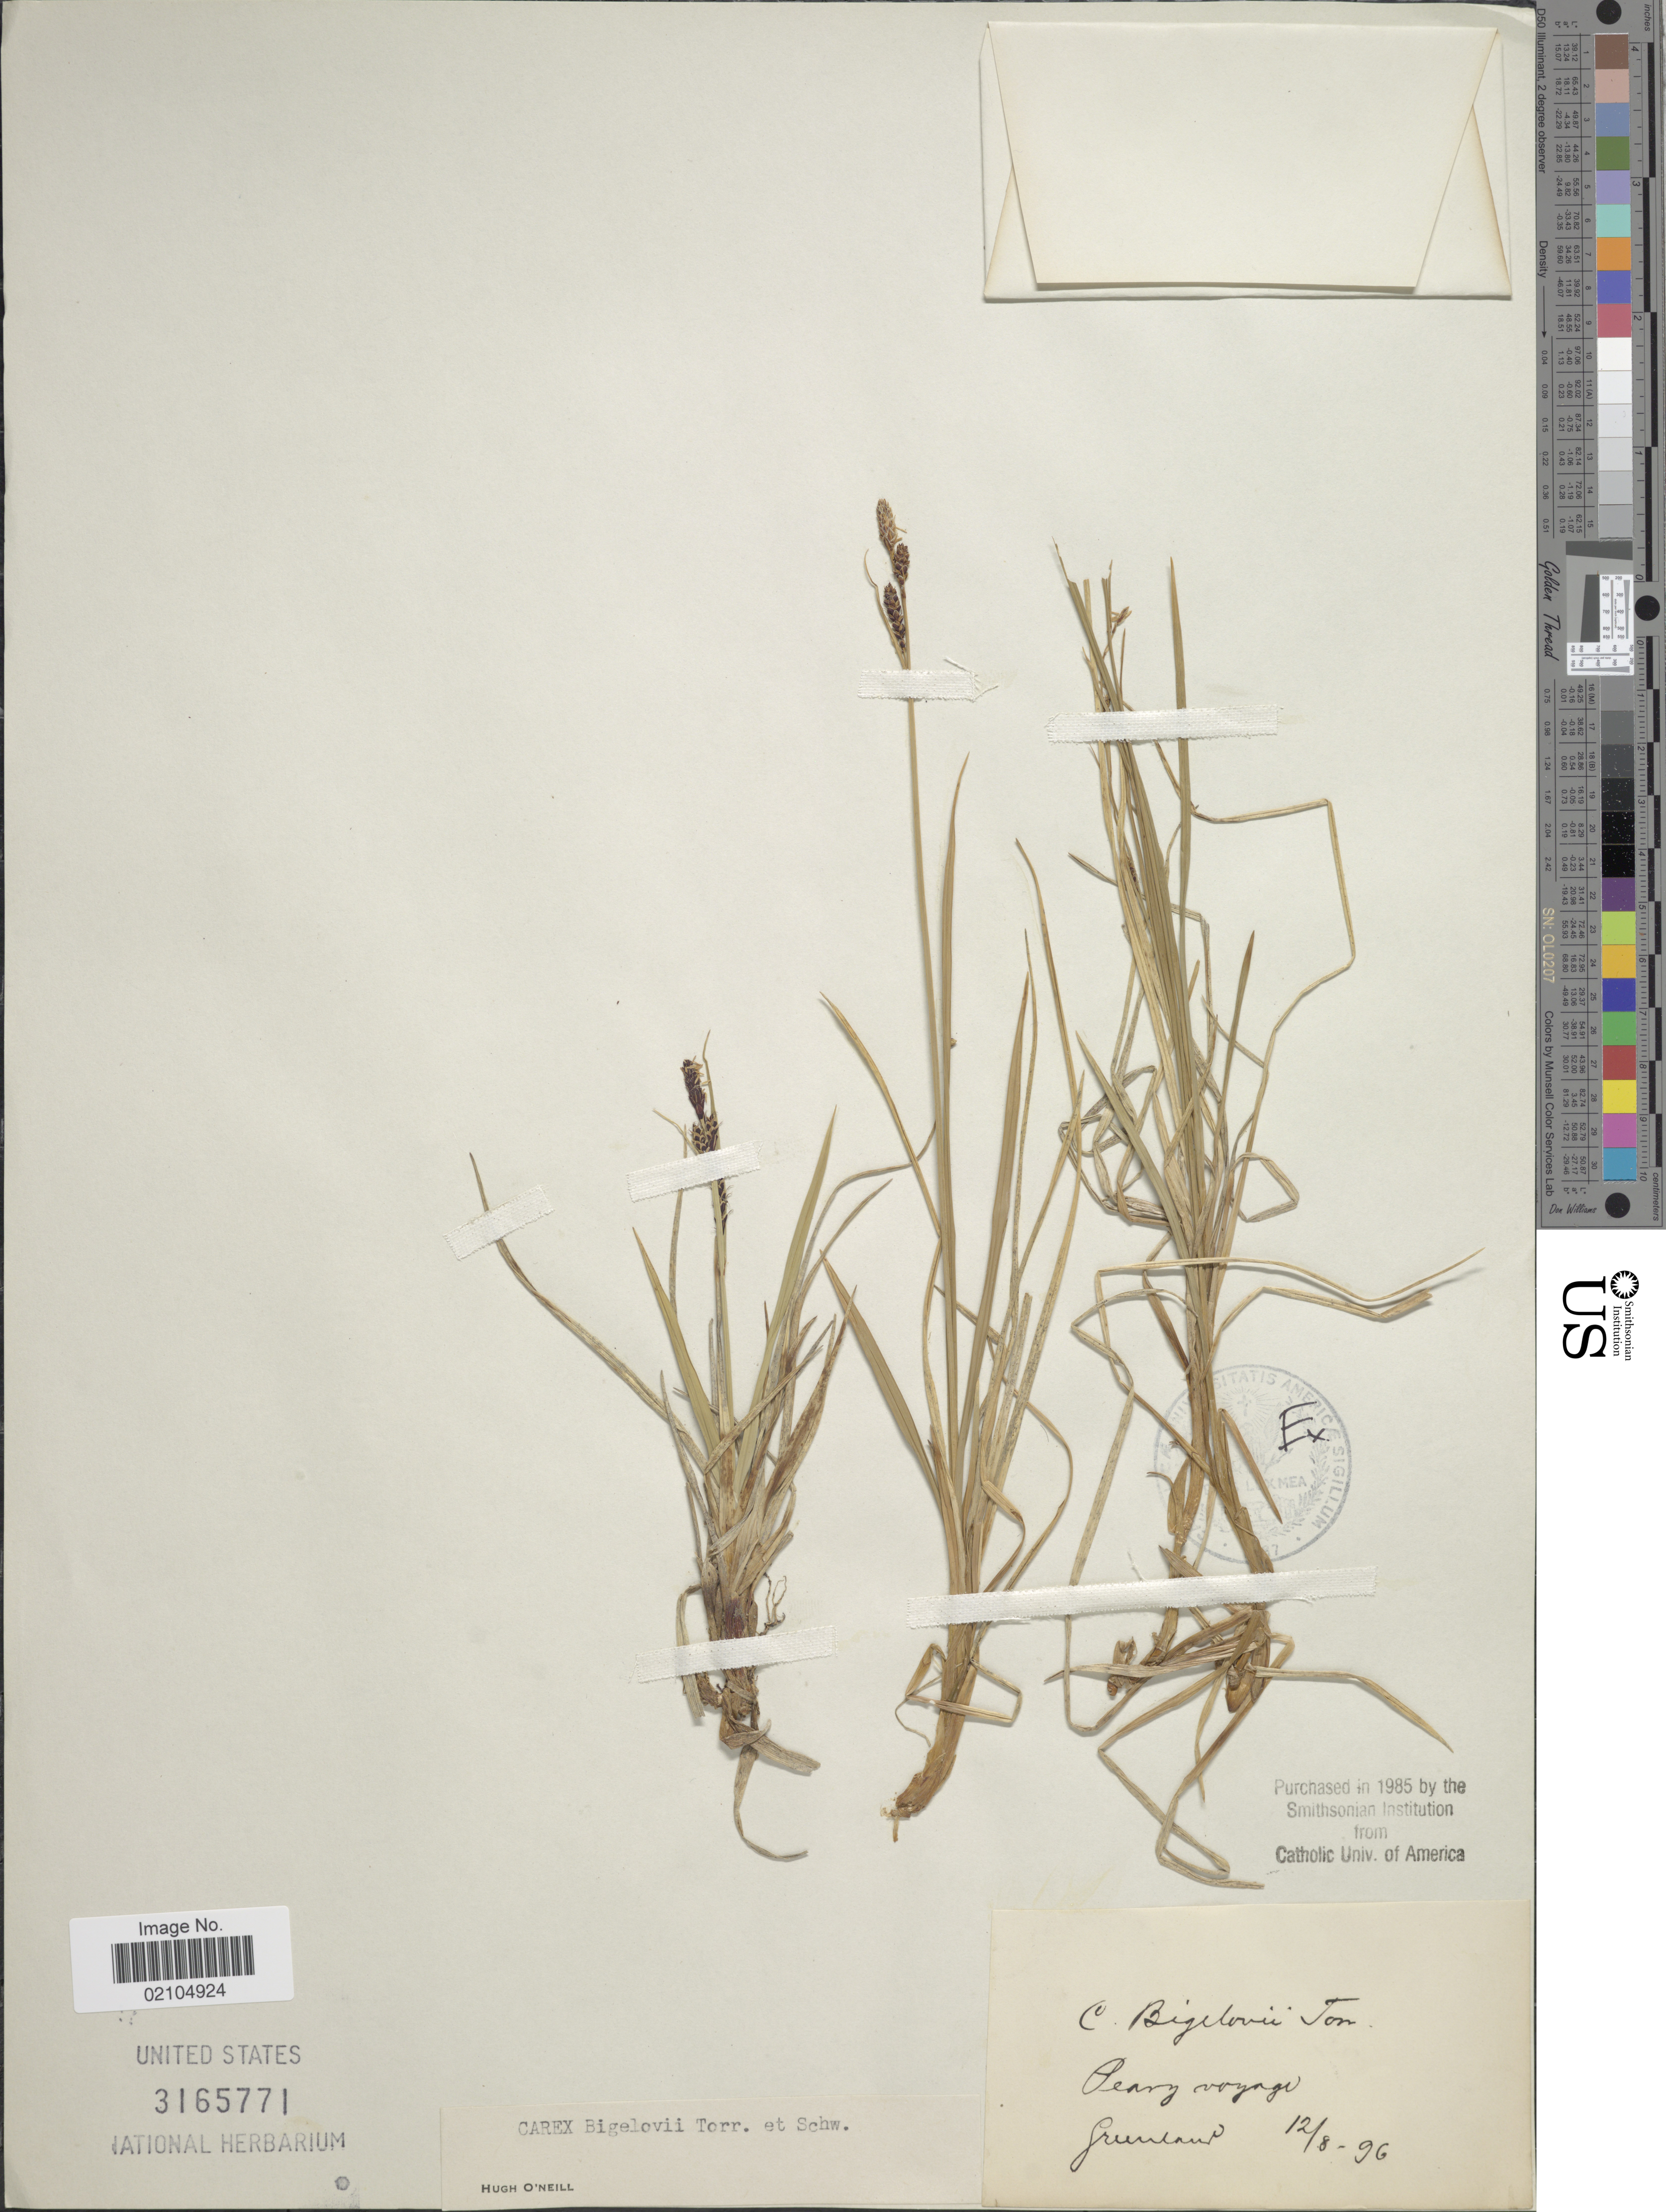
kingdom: Plantae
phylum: Tracheophyta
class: Liliopsida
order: Poales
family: Cyperaceae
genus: Carex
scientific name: Carex bigelowii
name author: Torr. ex Schwein.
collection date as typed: Transcribed d/m/y: 12/8/96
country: Greenland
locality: Greenland. Perry Voyage.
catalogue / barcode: US 3165771